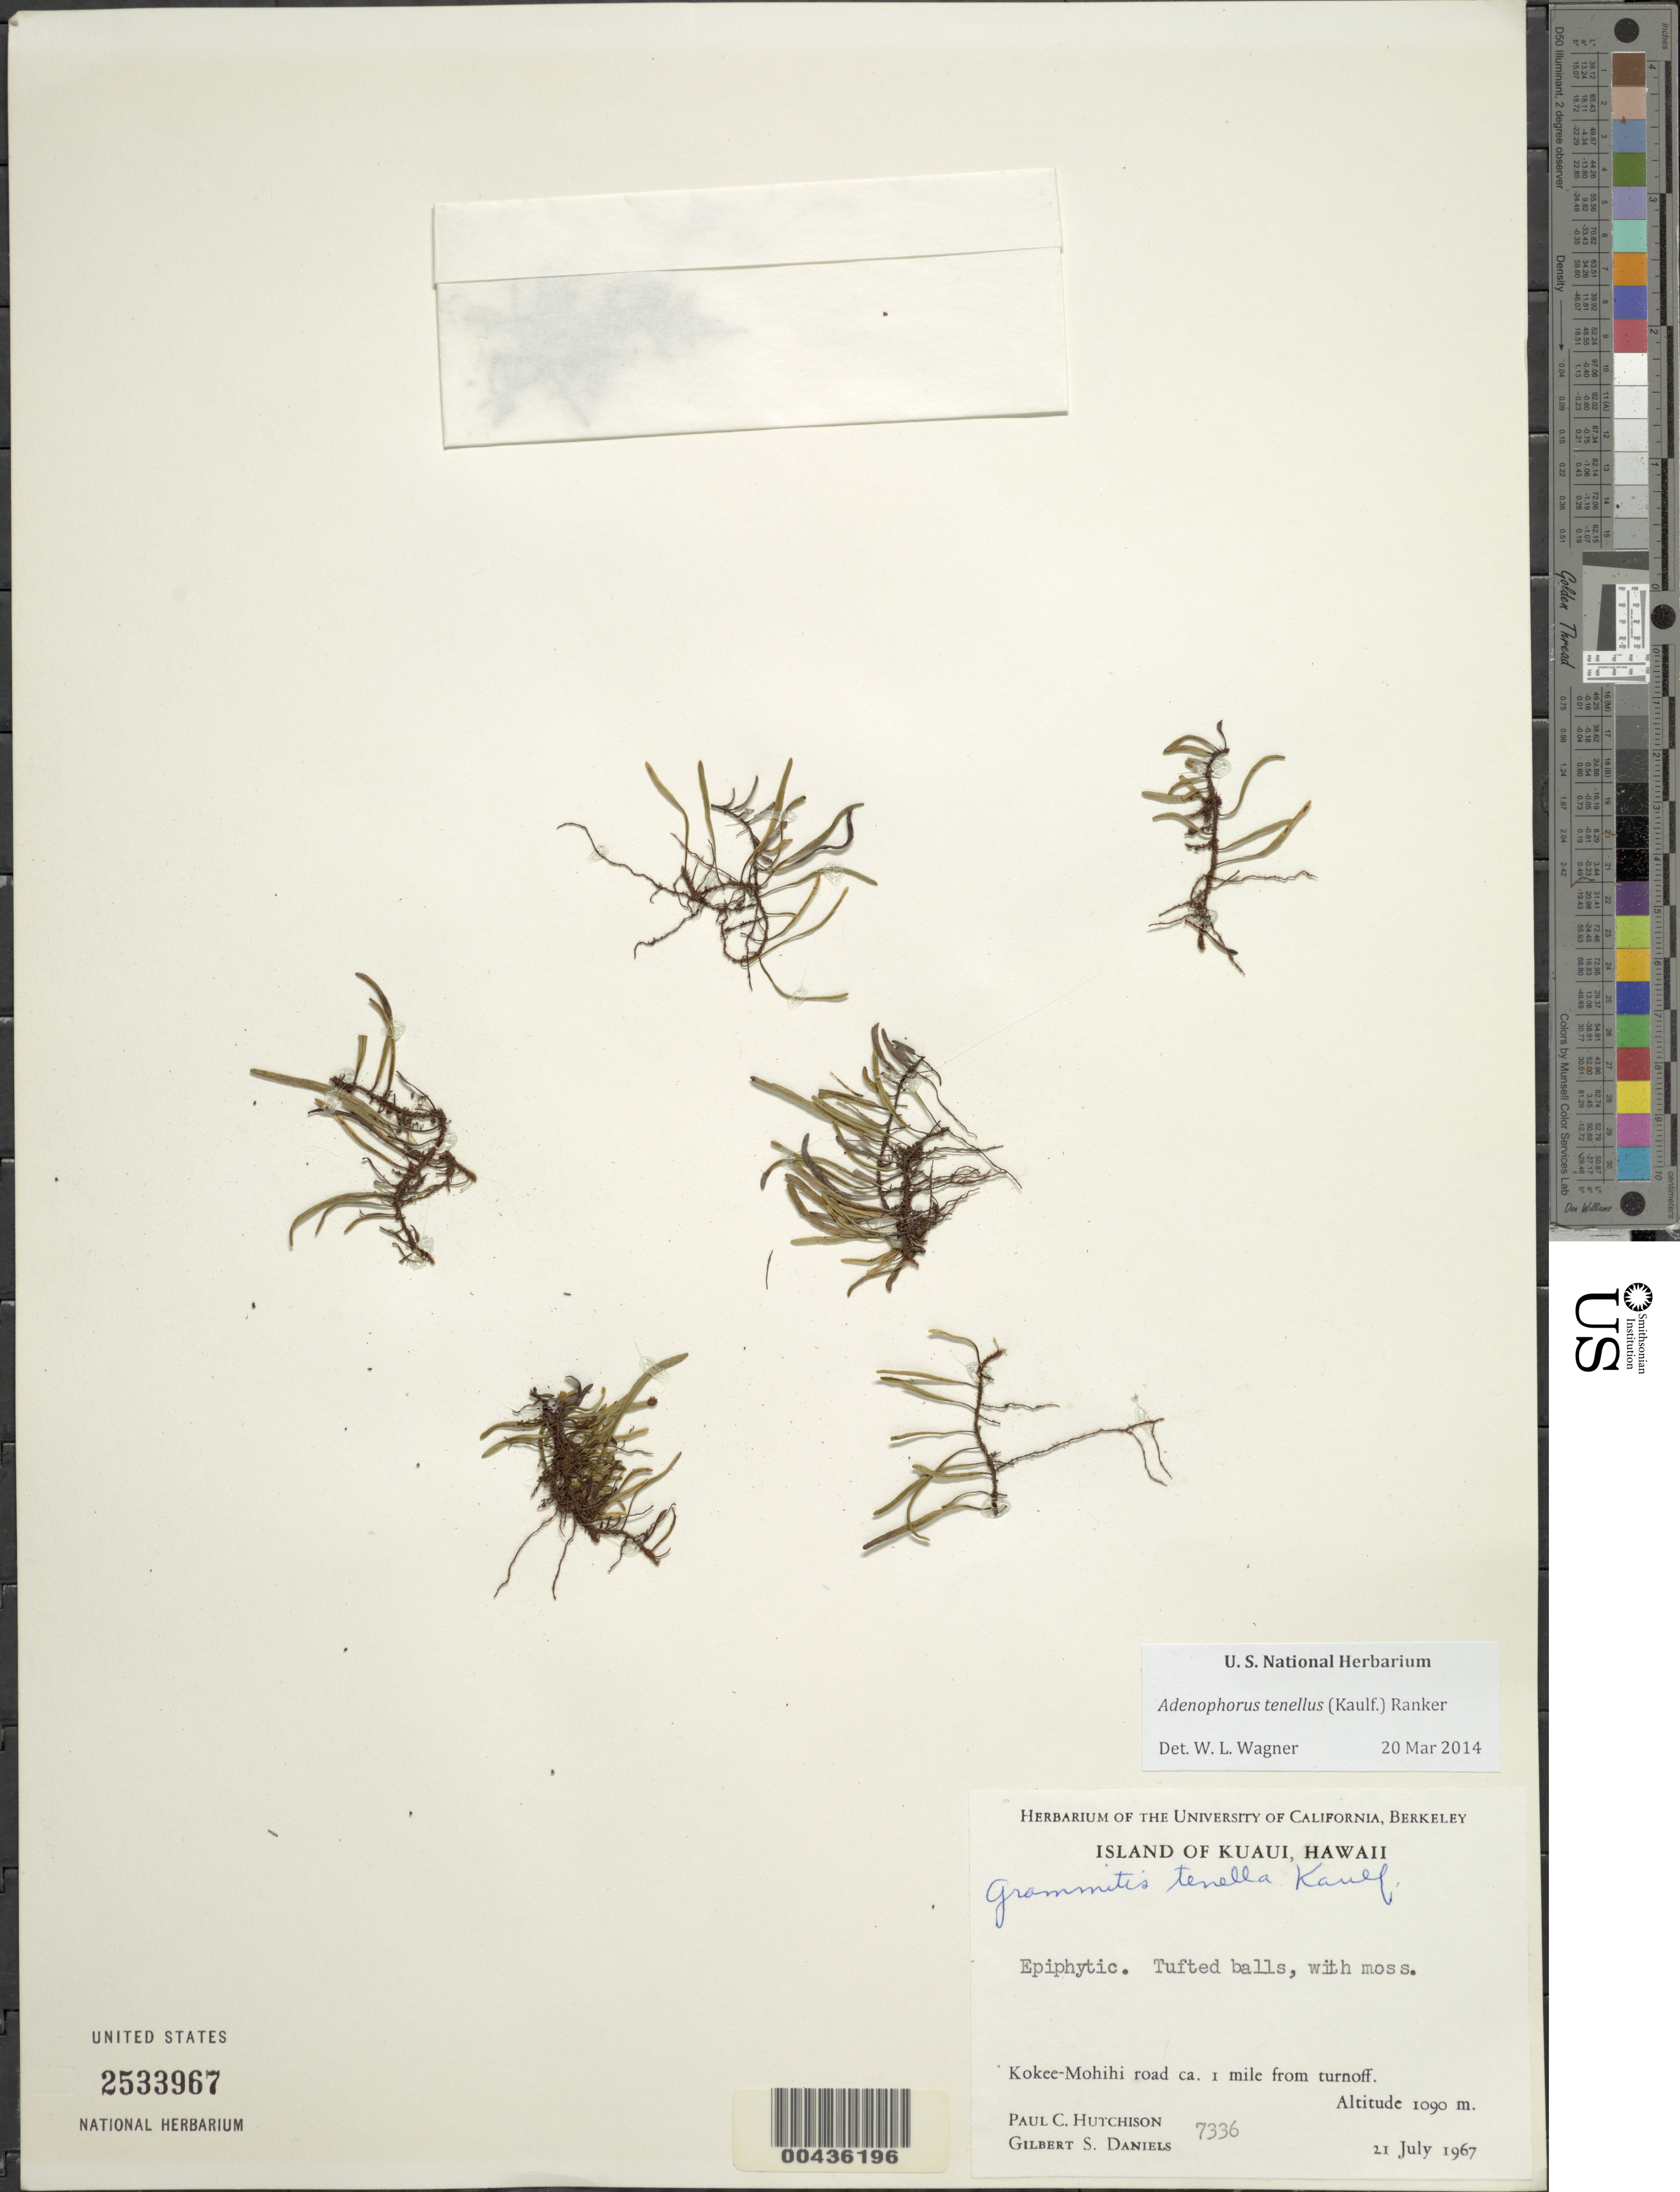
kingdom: Plantae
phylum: Tracheophyta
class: Polypodiopsida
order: Polypodiales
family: Polypodiaceae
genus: Adenophorus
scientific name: Adenophorus tenellus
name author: (Kaulf.) Ranker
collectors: P. C. Hutchison & G. S. Daniels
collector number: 7336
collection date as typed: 21 Jul 1967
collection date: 1967-07-21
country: United States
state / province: Hawaii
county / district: Kauai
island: Kaua'i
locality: Kokee-Mohihi road ca. 1 mi from turnoff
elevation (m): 1090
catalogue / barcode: US 2533967